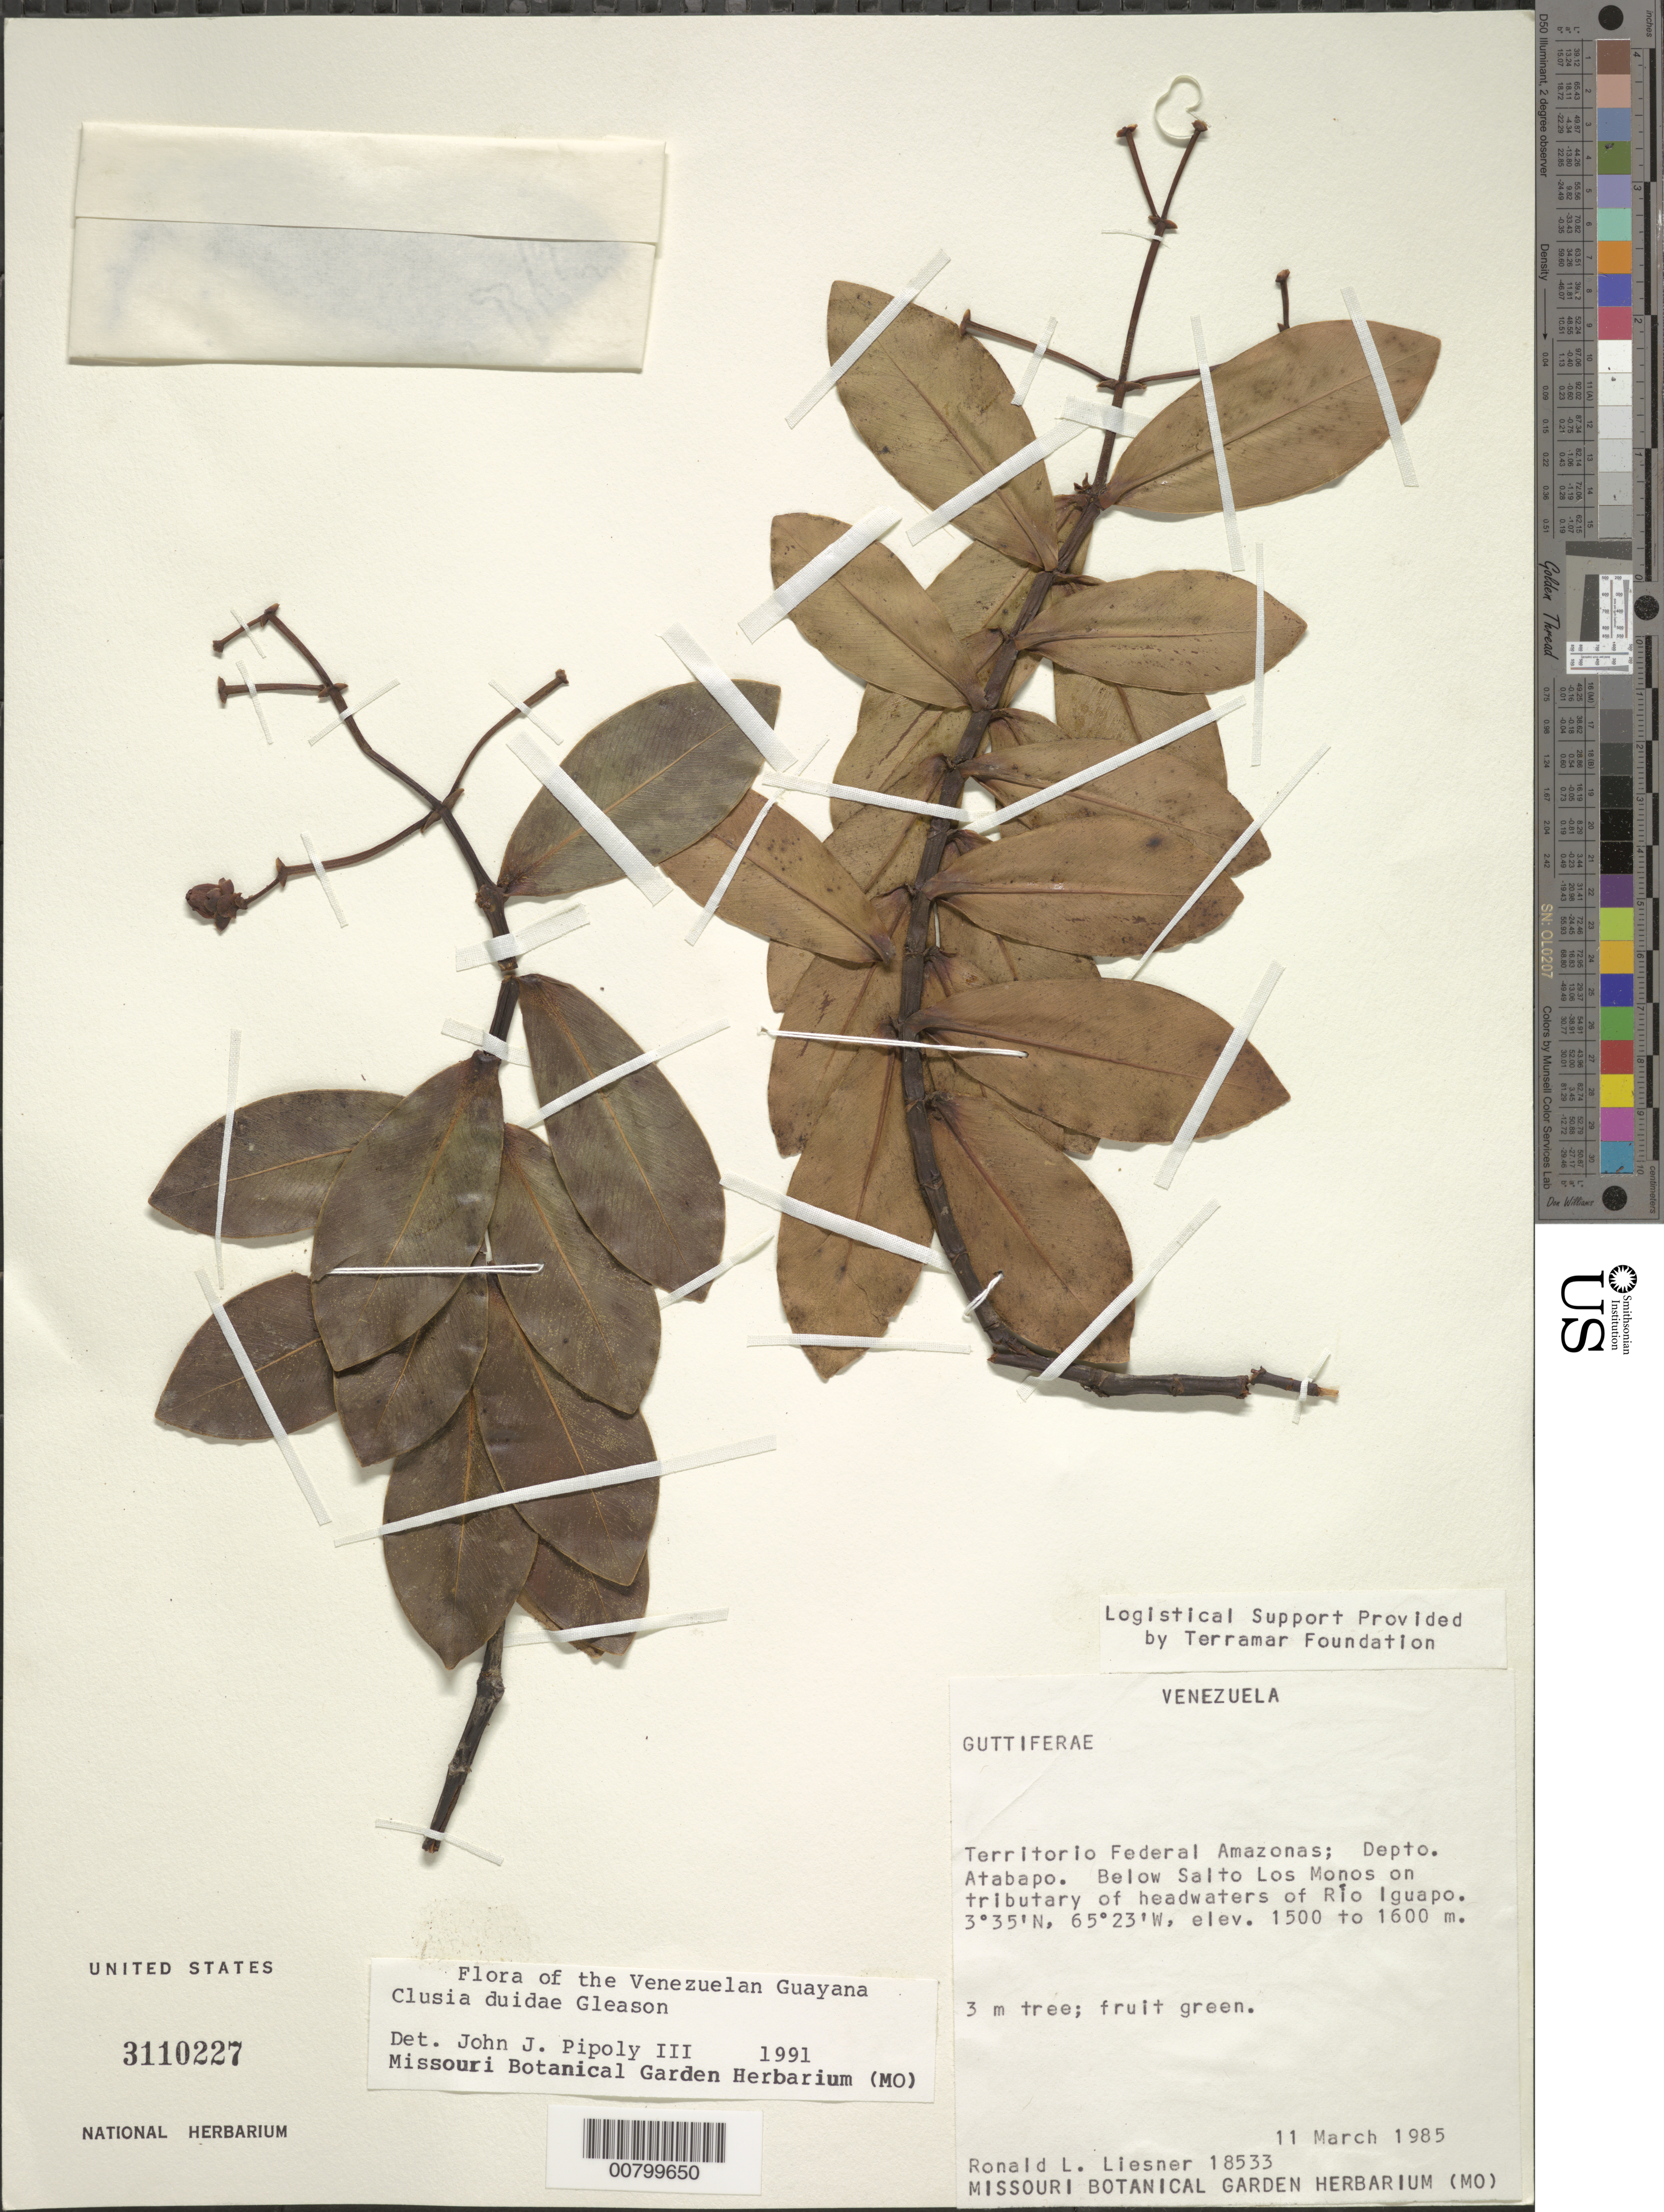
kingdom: Plantae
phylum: Tracheophyta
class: Magnoliopsida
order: Malpighiales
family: Clusiaceae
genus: Clusia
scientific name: Clusia duidae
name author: Gleason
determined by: Pipoly, J. J., III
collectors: R. L. Liesner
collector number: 18533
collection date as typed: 11-Mar-85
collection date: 1985-03-11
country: Venezuela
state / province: Amazonas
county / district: Atabapo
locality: Río Iguapo, below Salto Los Monos on tributary of headwaters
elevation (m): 1500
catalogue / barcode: US 3110227